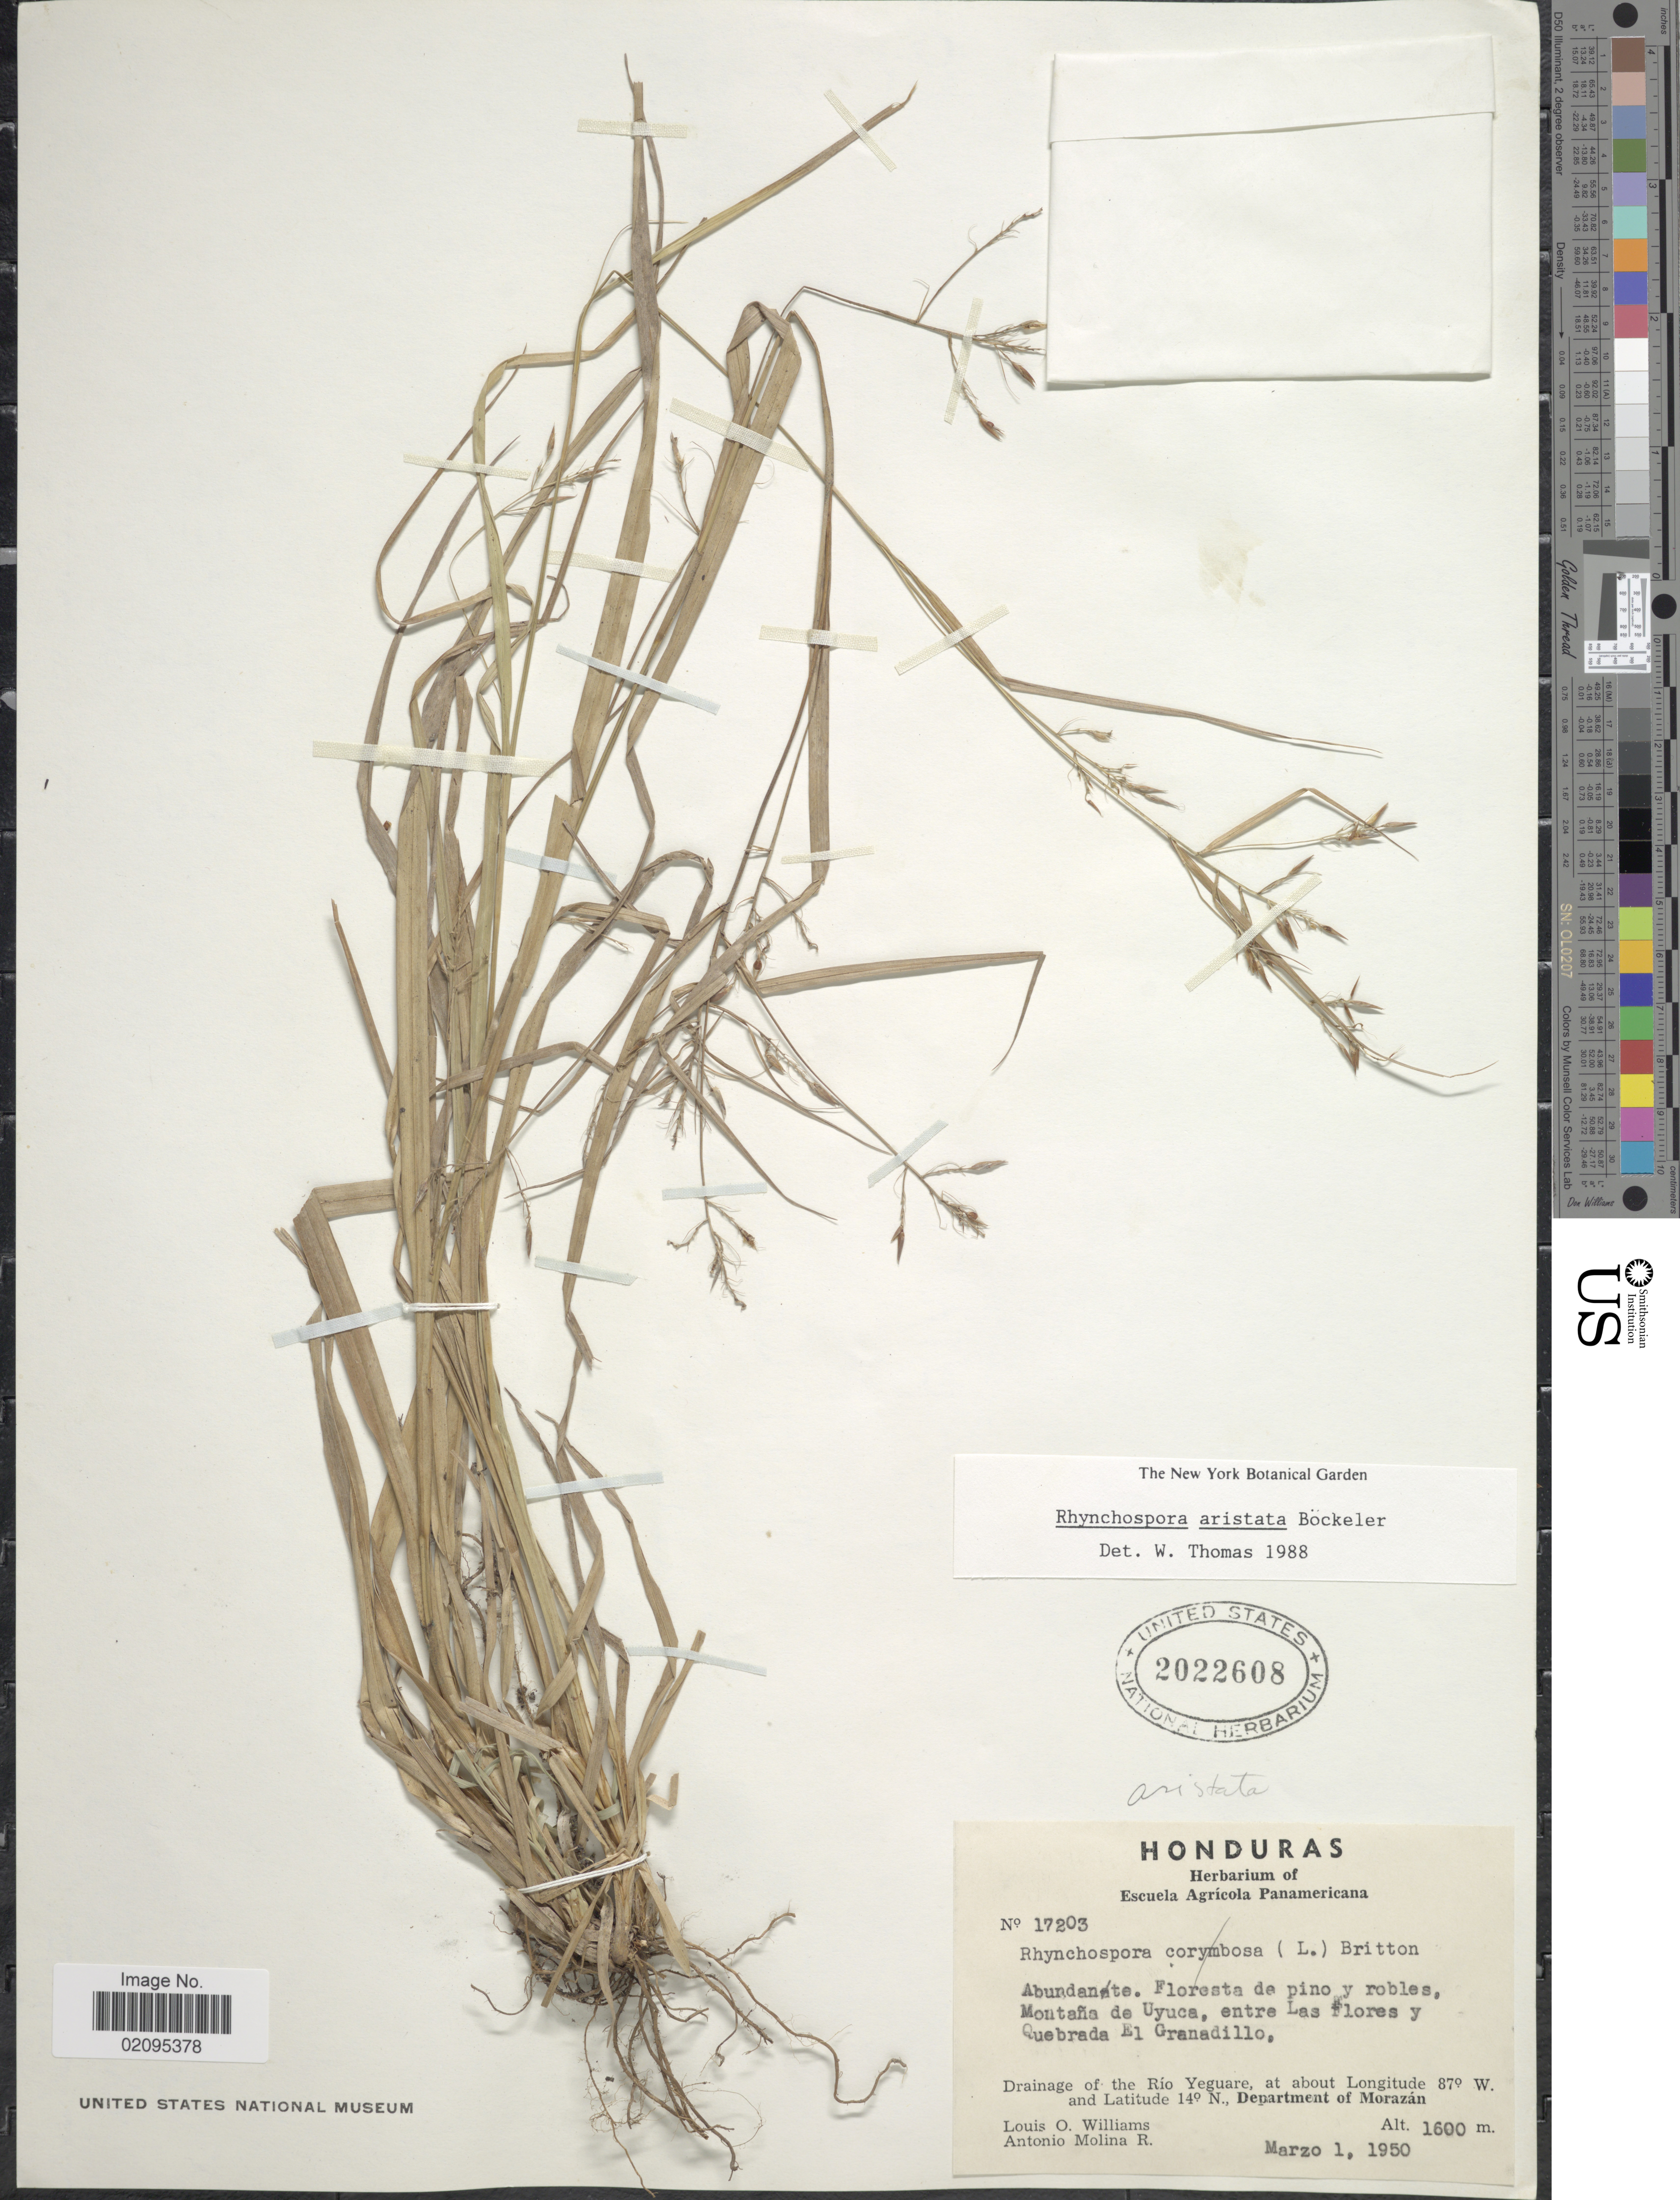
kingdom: Plantae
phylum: Tracheophyta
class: Liliopsida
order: Poales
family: Cyperaceae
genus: Rhynchospora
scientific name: Rhynchospora aristata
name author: Boeckeler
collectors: L. O. Williams & A. Molina R.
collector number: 17203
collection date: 1950-03-01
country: Honduras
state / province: Fco. Morazán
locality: Montana de Oyuca, entre Las flores y Quebrada El Granadillo, drainage of the Rio Yeguare, Dept. Morazan.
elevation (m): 1600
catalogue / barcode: US 2022608